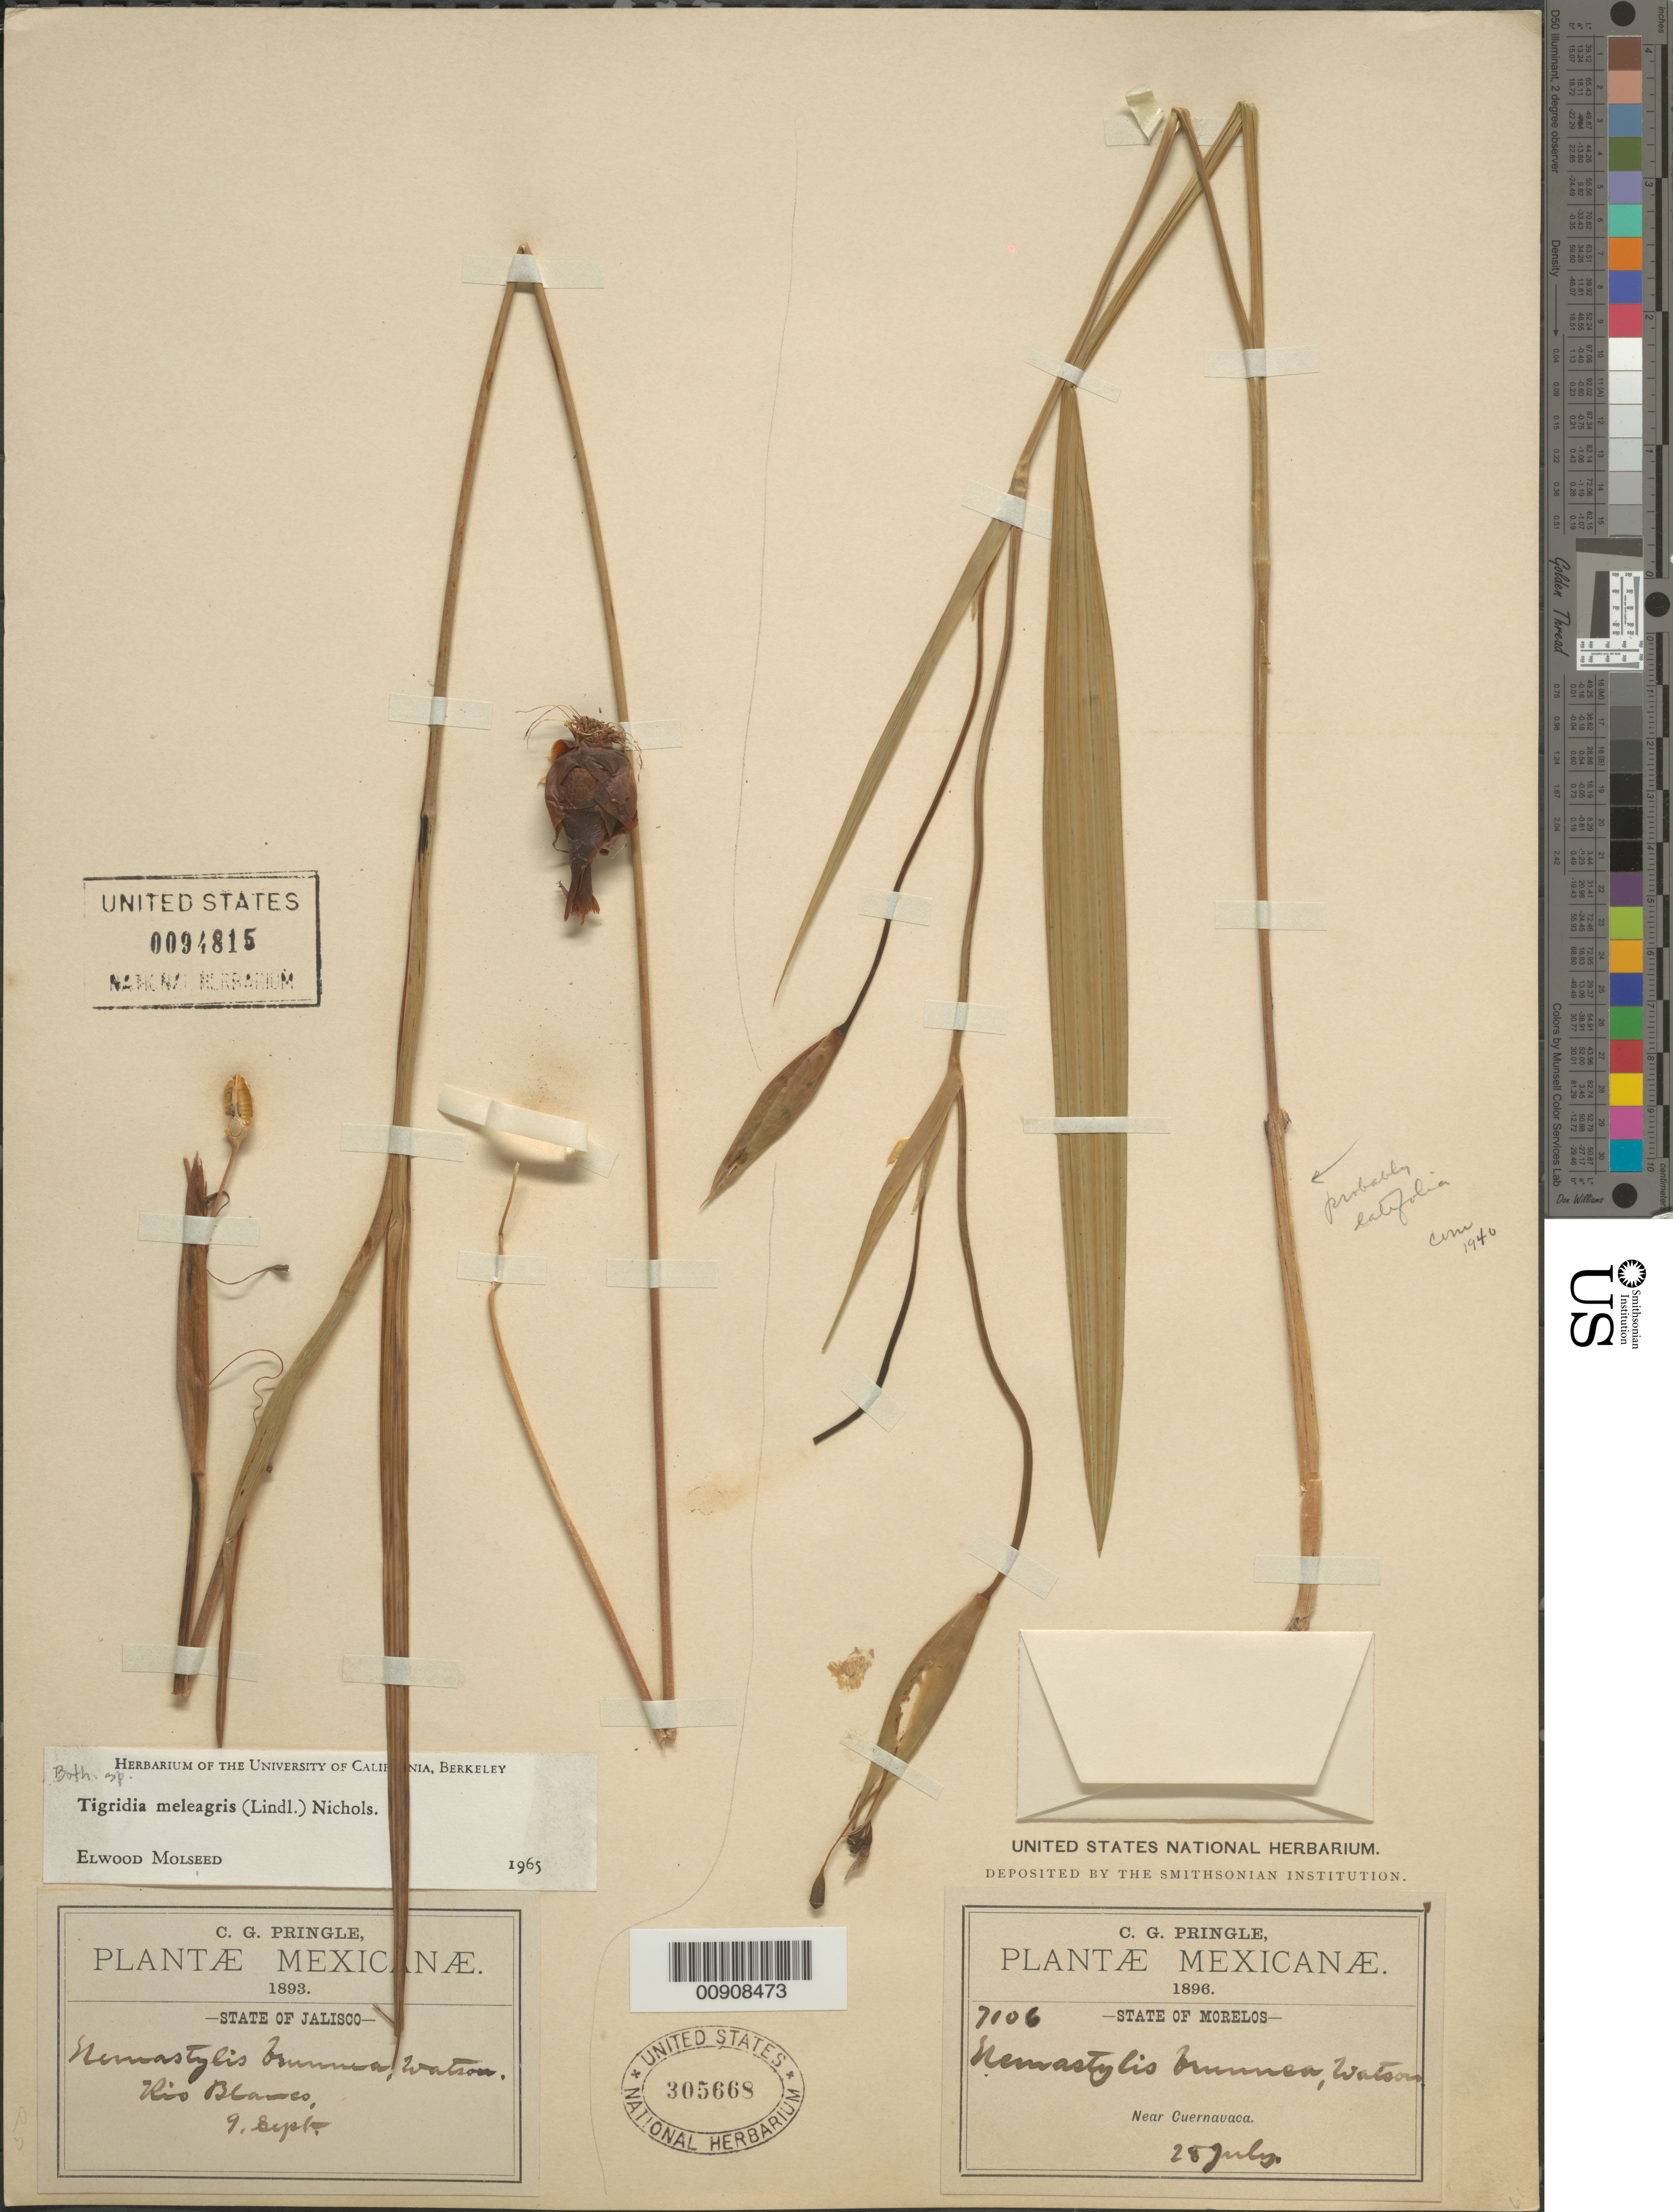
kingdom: Plantae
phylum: Tracheophyta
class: Liliopsida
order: Asparagales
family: Iridaceae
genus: Tigridia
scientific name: Tigridia meleagris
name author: (Lindl.) G. Nicholson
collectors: C. G. Pringle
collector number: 7106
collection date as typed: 28 Jul 1896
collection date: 1896-07-28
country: Mexico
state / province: Morelos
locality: Near Cuernavaca, State of Morelos.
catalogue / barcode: US 305668-2